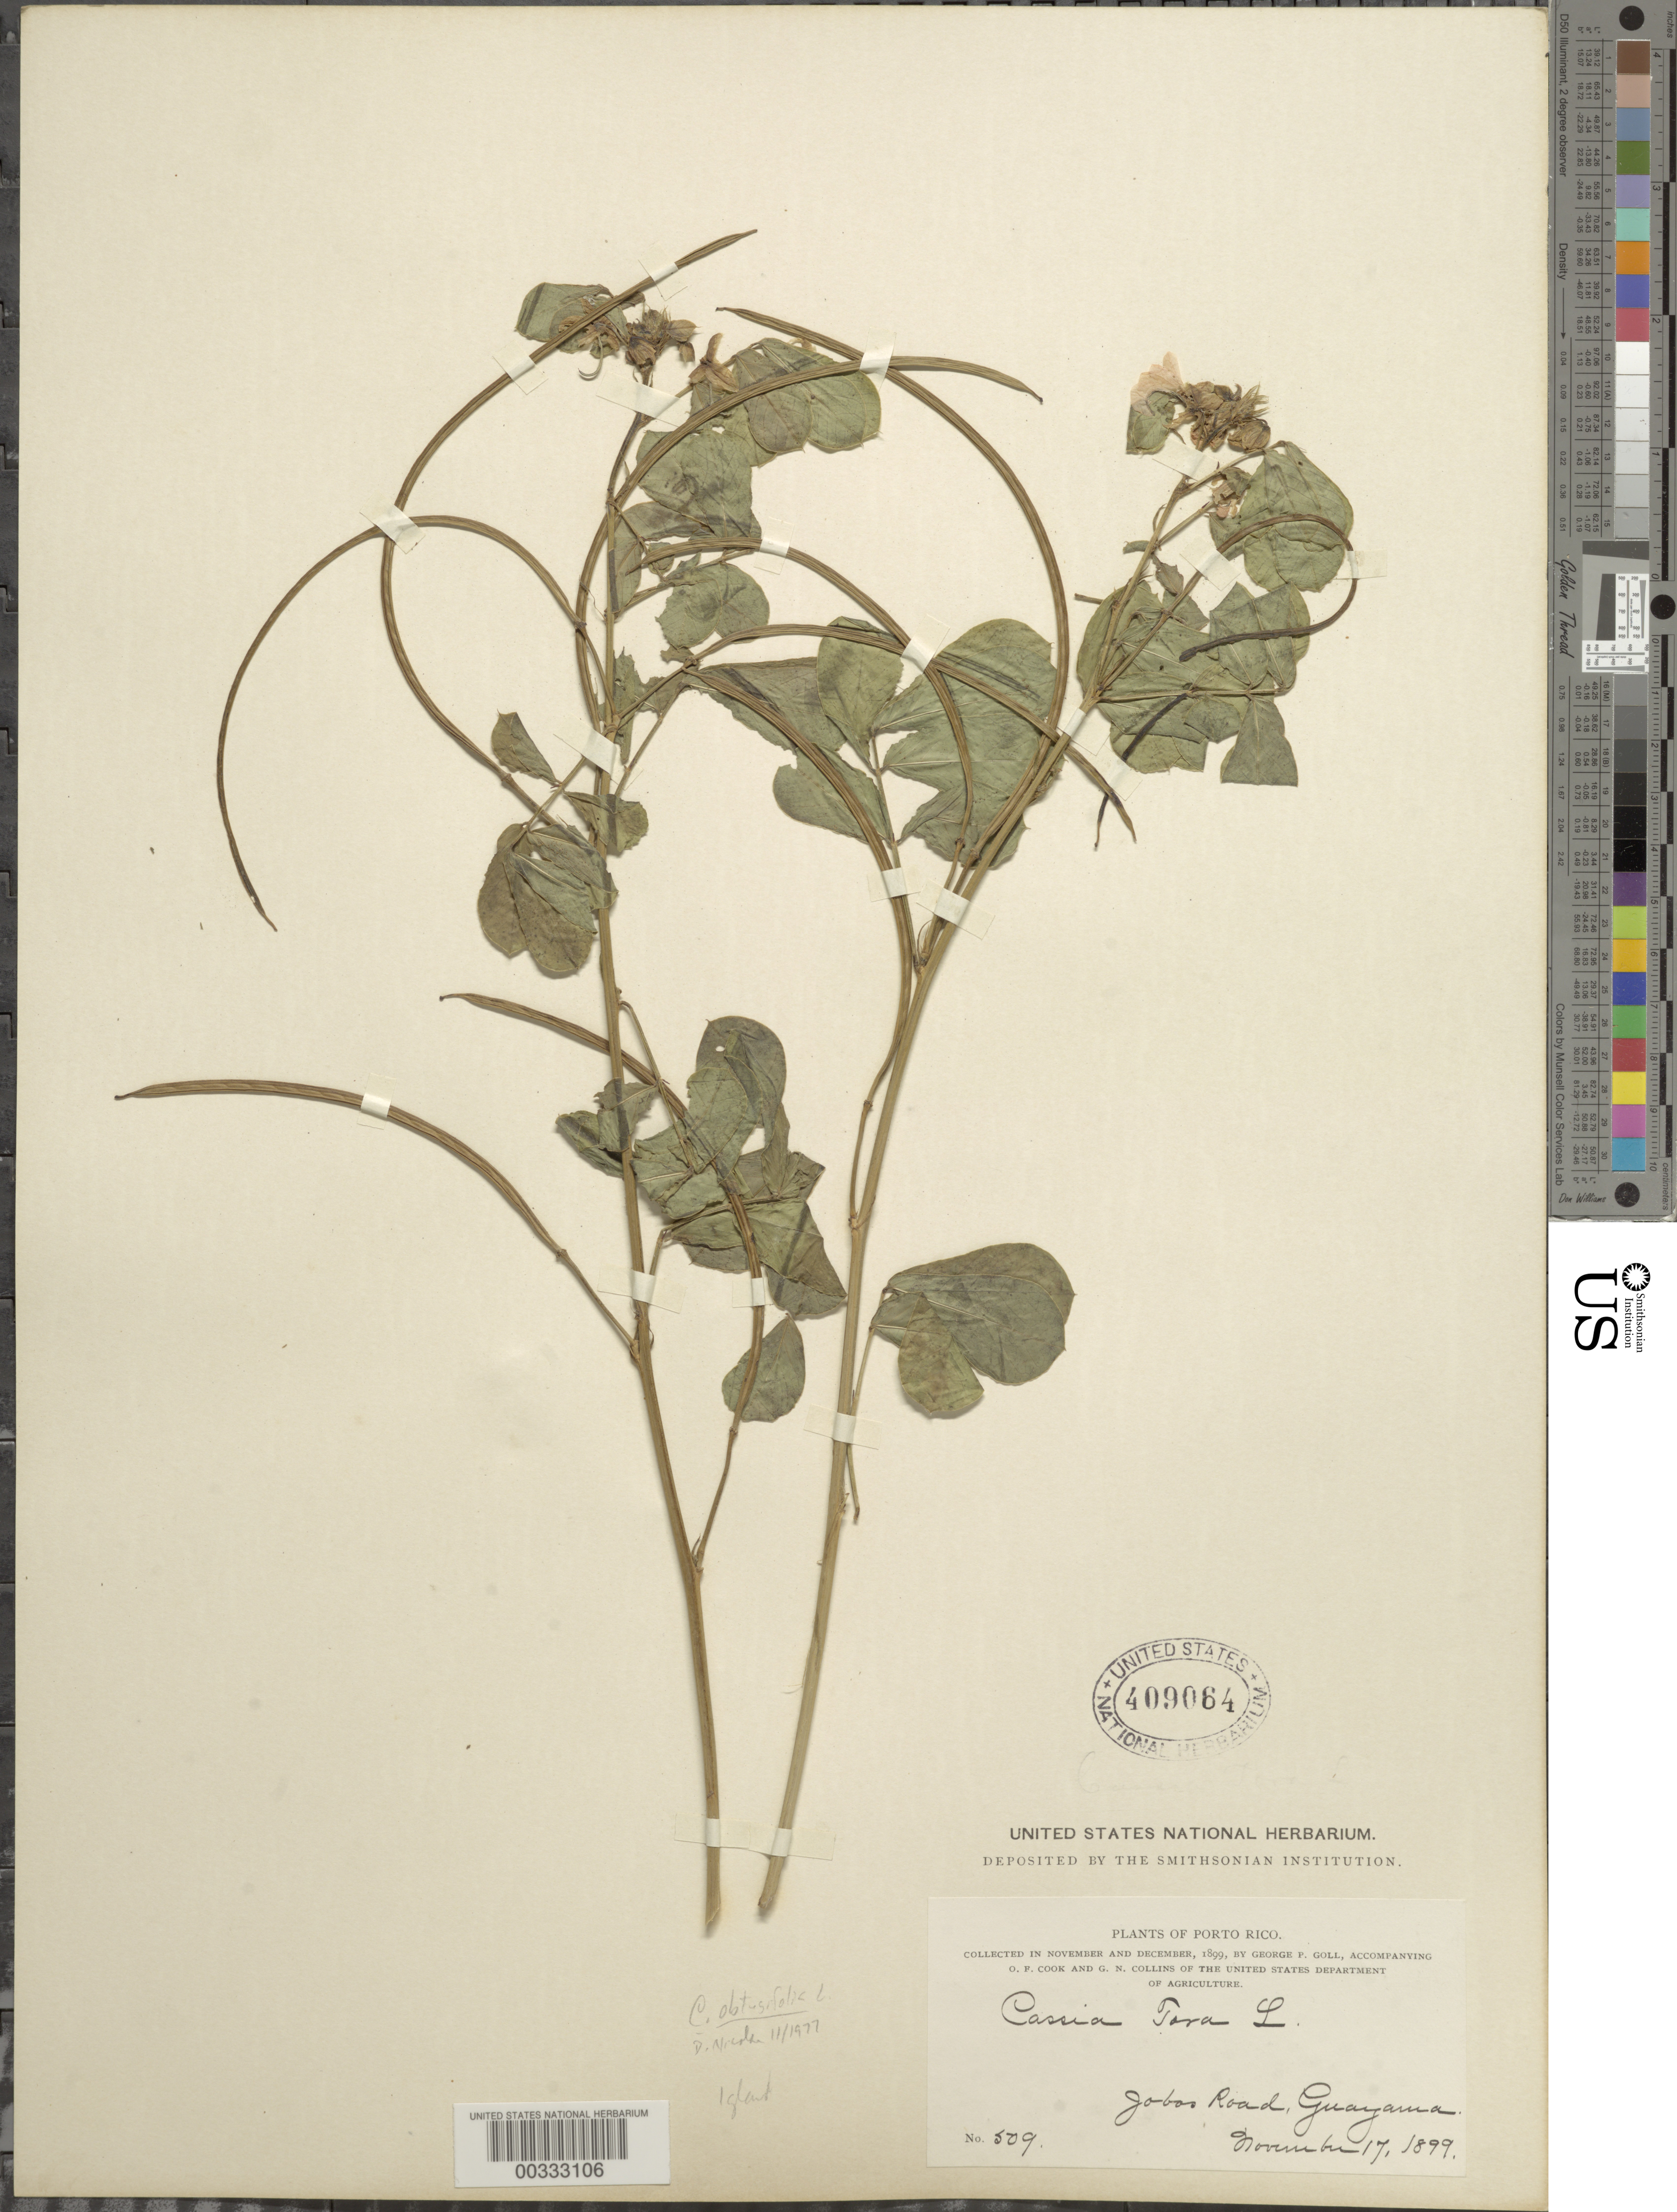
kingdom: Plantae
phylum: Tracheophyta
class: Magnoliopsida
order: Fabales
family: Fabaceae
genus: Senna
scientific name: Senna obtusifolia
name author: (L.) H.S. Irwin & Barneby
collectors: G. Goll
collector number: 509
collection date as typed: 17 Nov 1899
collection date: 1899-11-17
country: Puerto Rico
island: Greater Antilles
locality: Jobos road, guayama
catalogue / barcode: US 409064